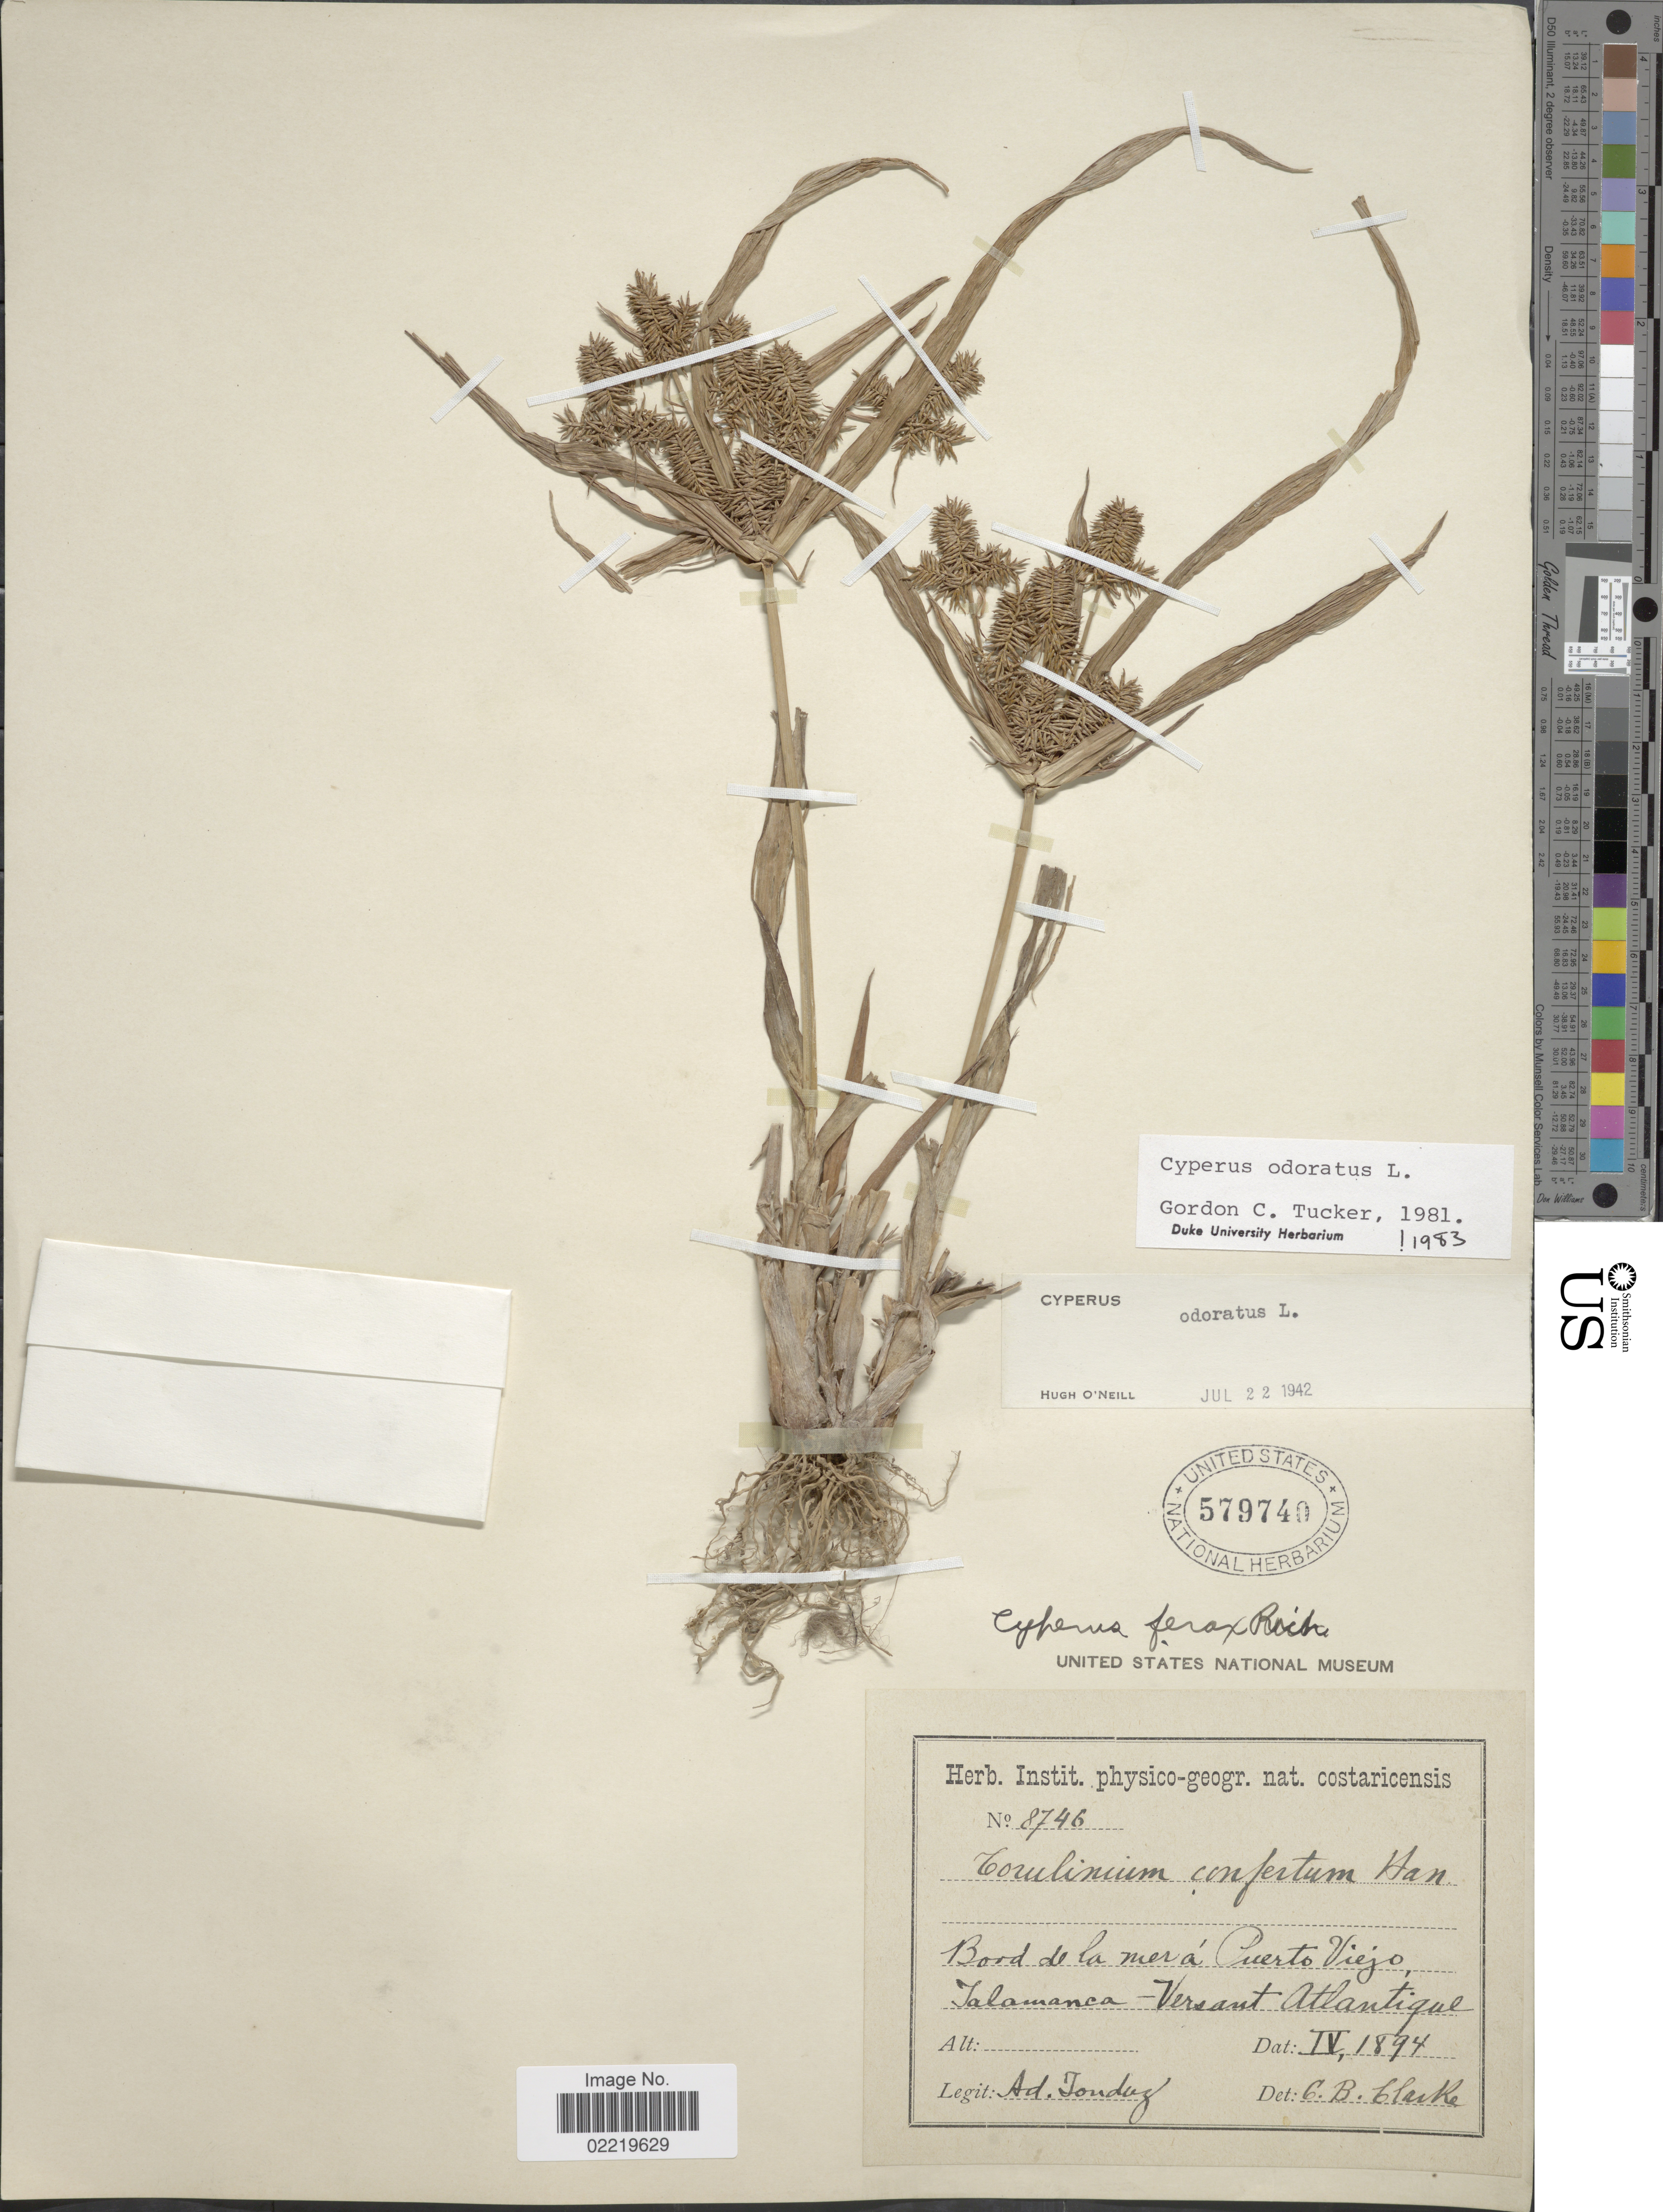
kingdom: Plantae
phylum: Tracheophyta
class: Liliopsida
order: Poales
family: Cyperaceae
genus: Cyperus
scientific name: Cyperus laetus var. obtusiflora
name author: Boeckeler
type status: Type Collection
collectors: A. Tonduz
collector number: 8746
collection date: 1894-04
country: Costa Rica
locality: Bord de la mer a Puerto Viejo, Talamanca-Versant Atlantique.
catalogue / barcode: US 579740